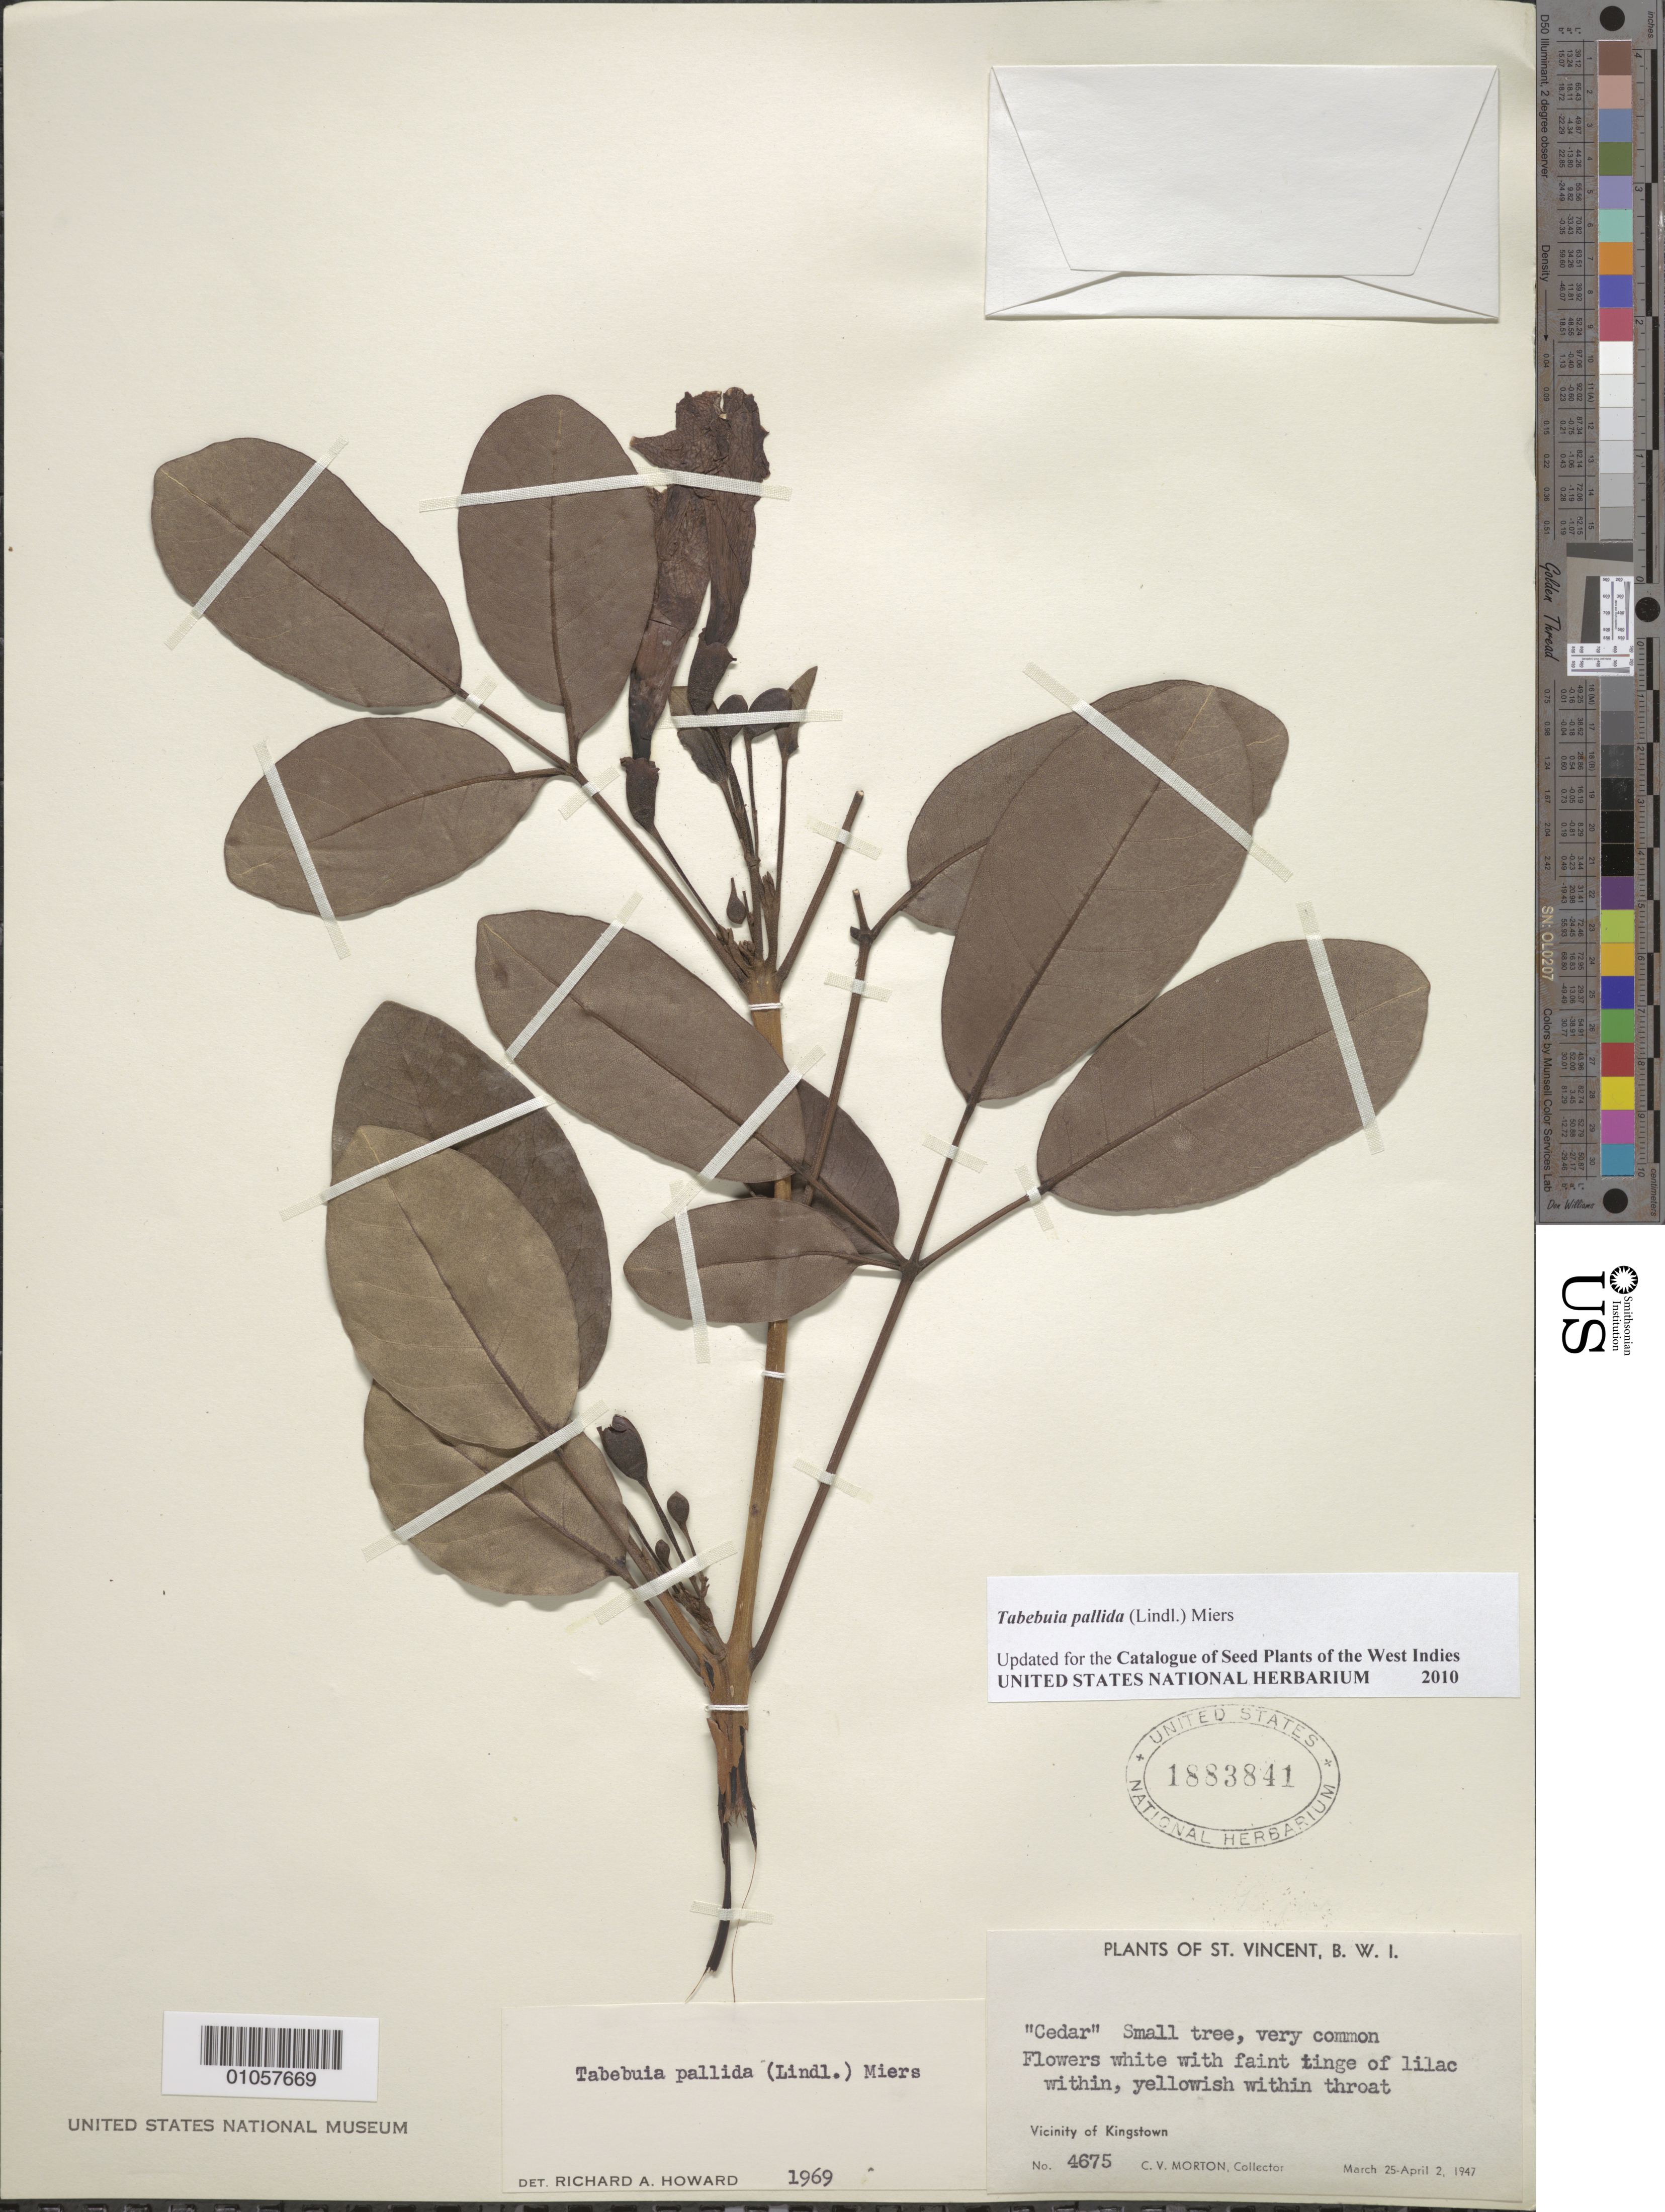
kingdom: Plantae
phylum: Tracheophyta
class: Magnoliopsida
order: Lamiales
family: Bignoniaceae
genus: Tabebuia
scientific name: Tabebuia pallida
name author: (Lindl.) Miers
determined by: Howard, R. A.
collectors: C. V. Morton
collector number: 4675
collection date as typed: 25 Mar 1947 to 02 Apr 1947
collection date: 1947-03-25/1947-04-02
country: St. Vincent - Grenadines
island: St. Vincent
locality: Kingstown vicinity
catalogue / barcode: US 1883841